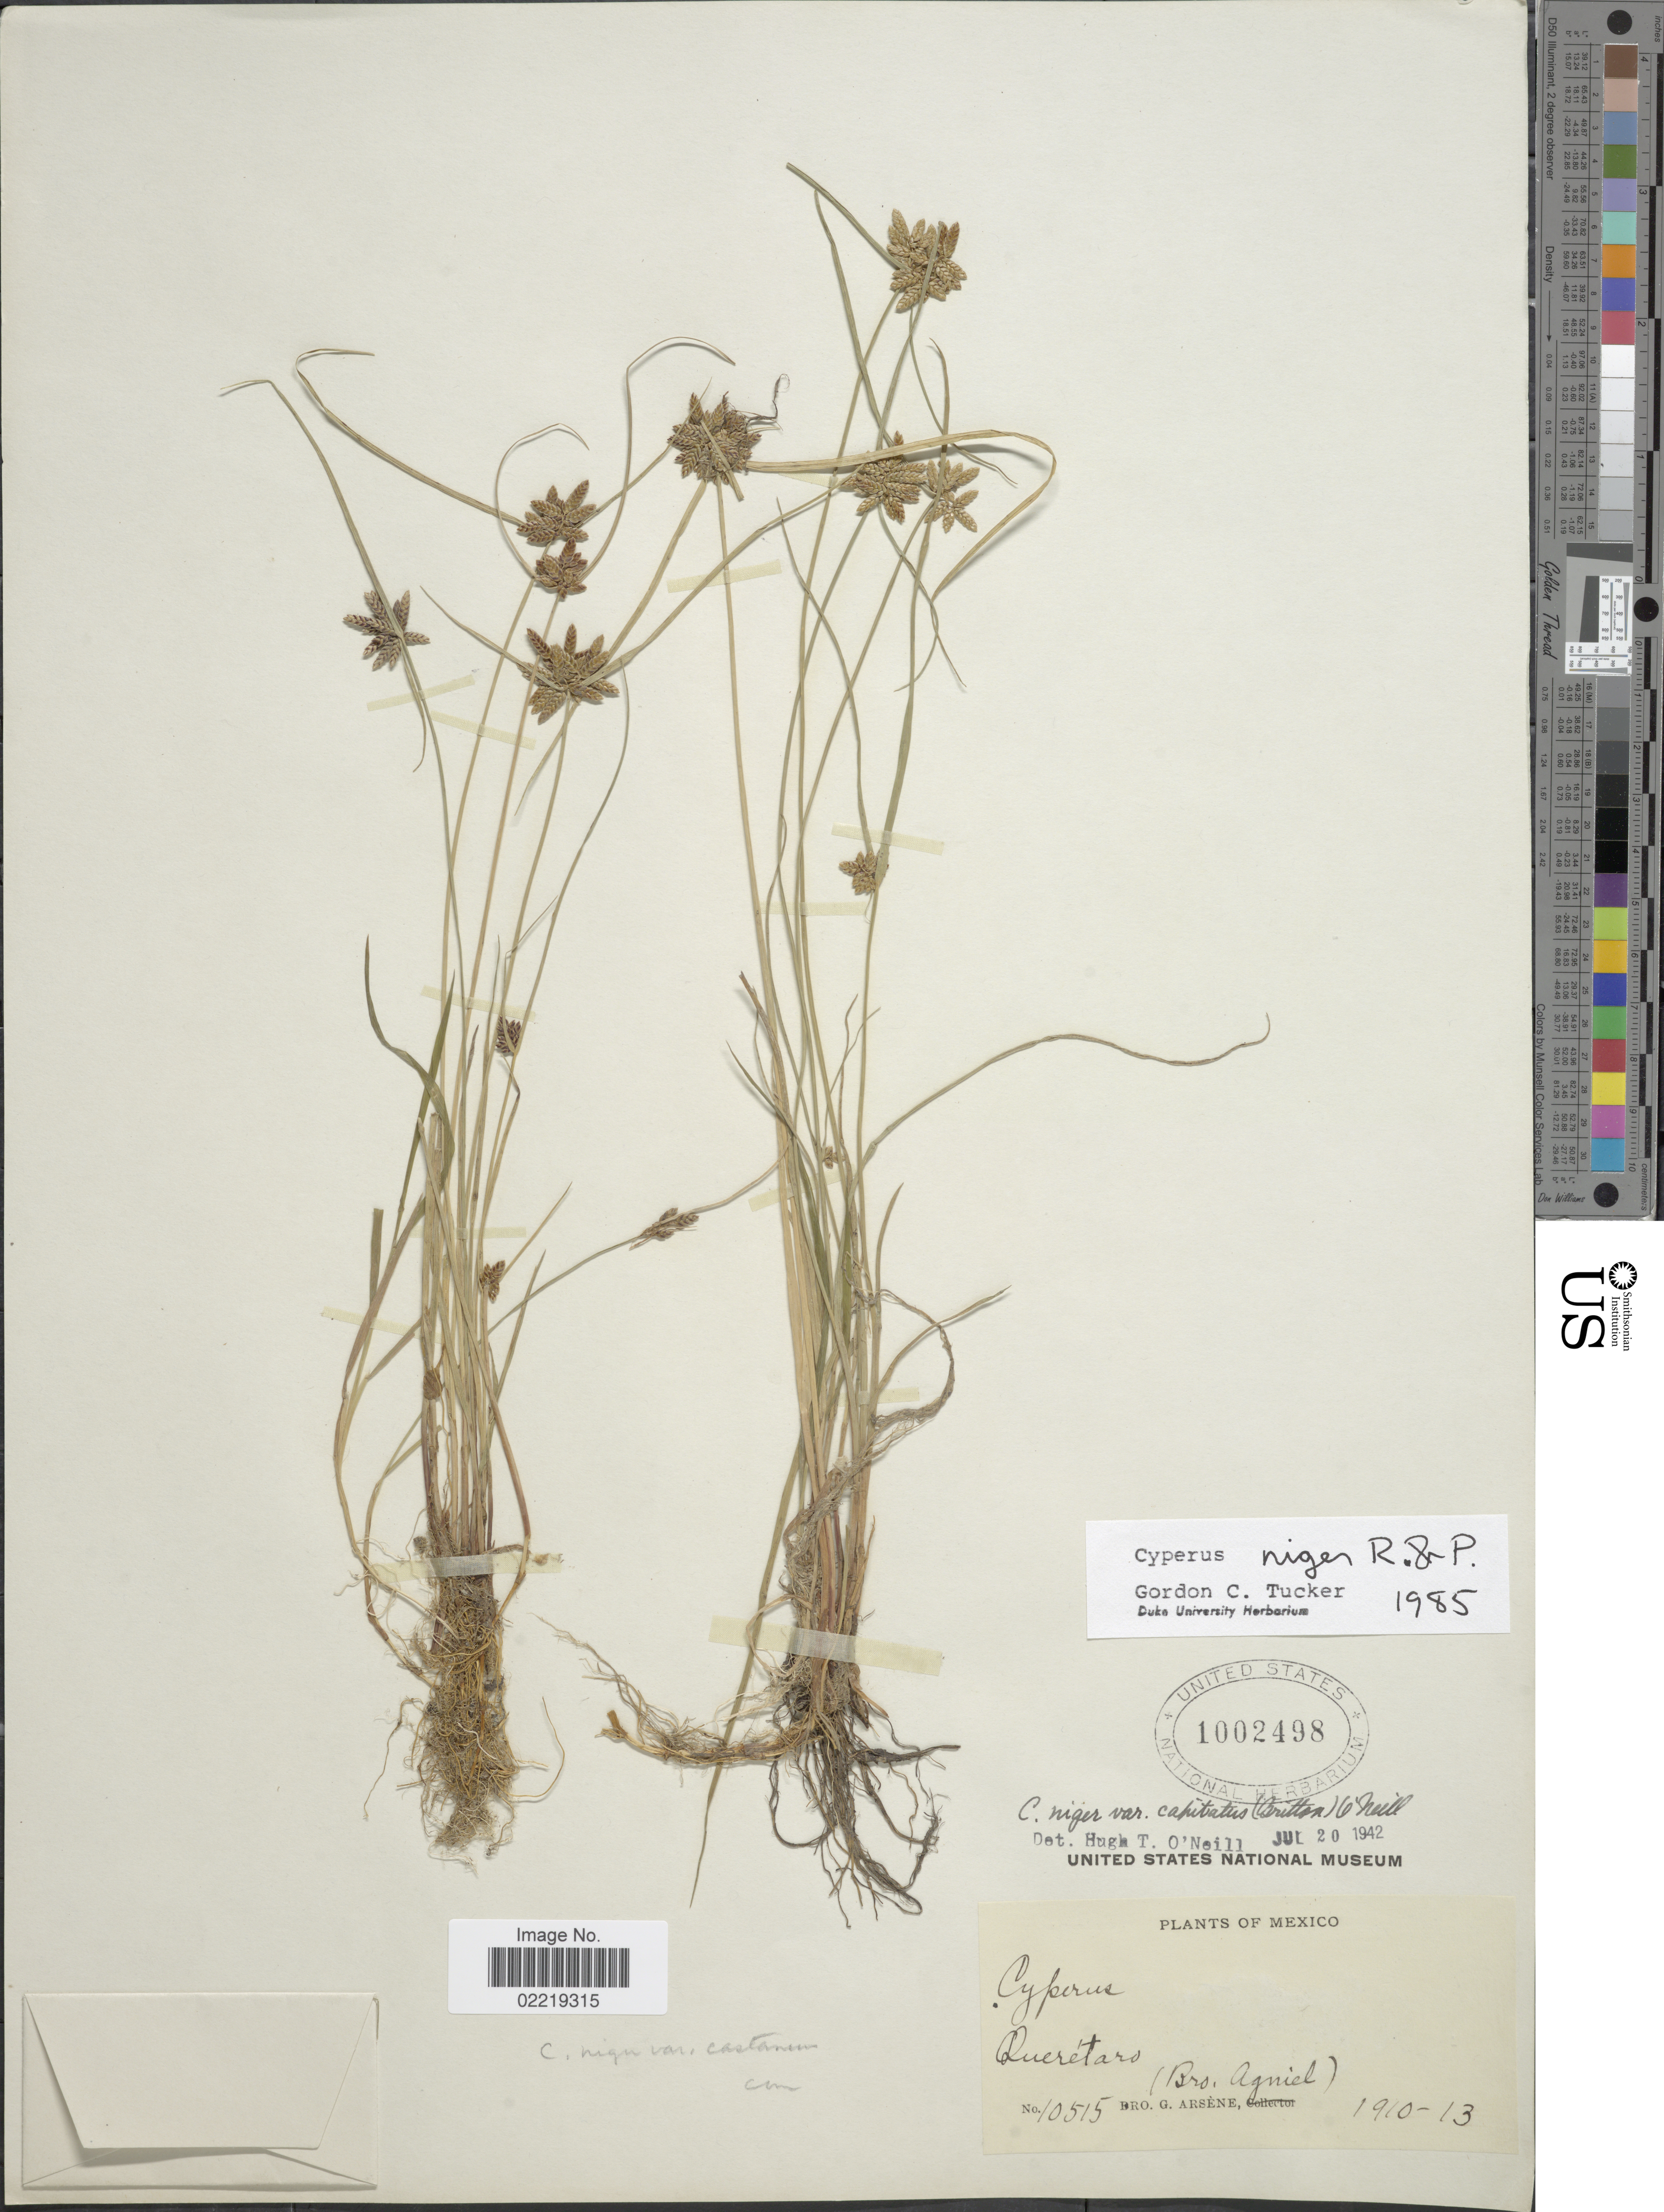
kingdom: Plantae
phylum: Tracheophyta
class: Liliopsida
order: Poales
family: Cyperaceae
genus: Cyperus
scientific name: Cyperus niger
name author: Ruiz & Pav.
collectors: Bro. Agniel & Bro. G. Arsène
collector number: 10515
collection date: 1910/1913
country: Mexico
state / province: Querétaro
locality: Queretaro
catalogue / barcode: US 1002498